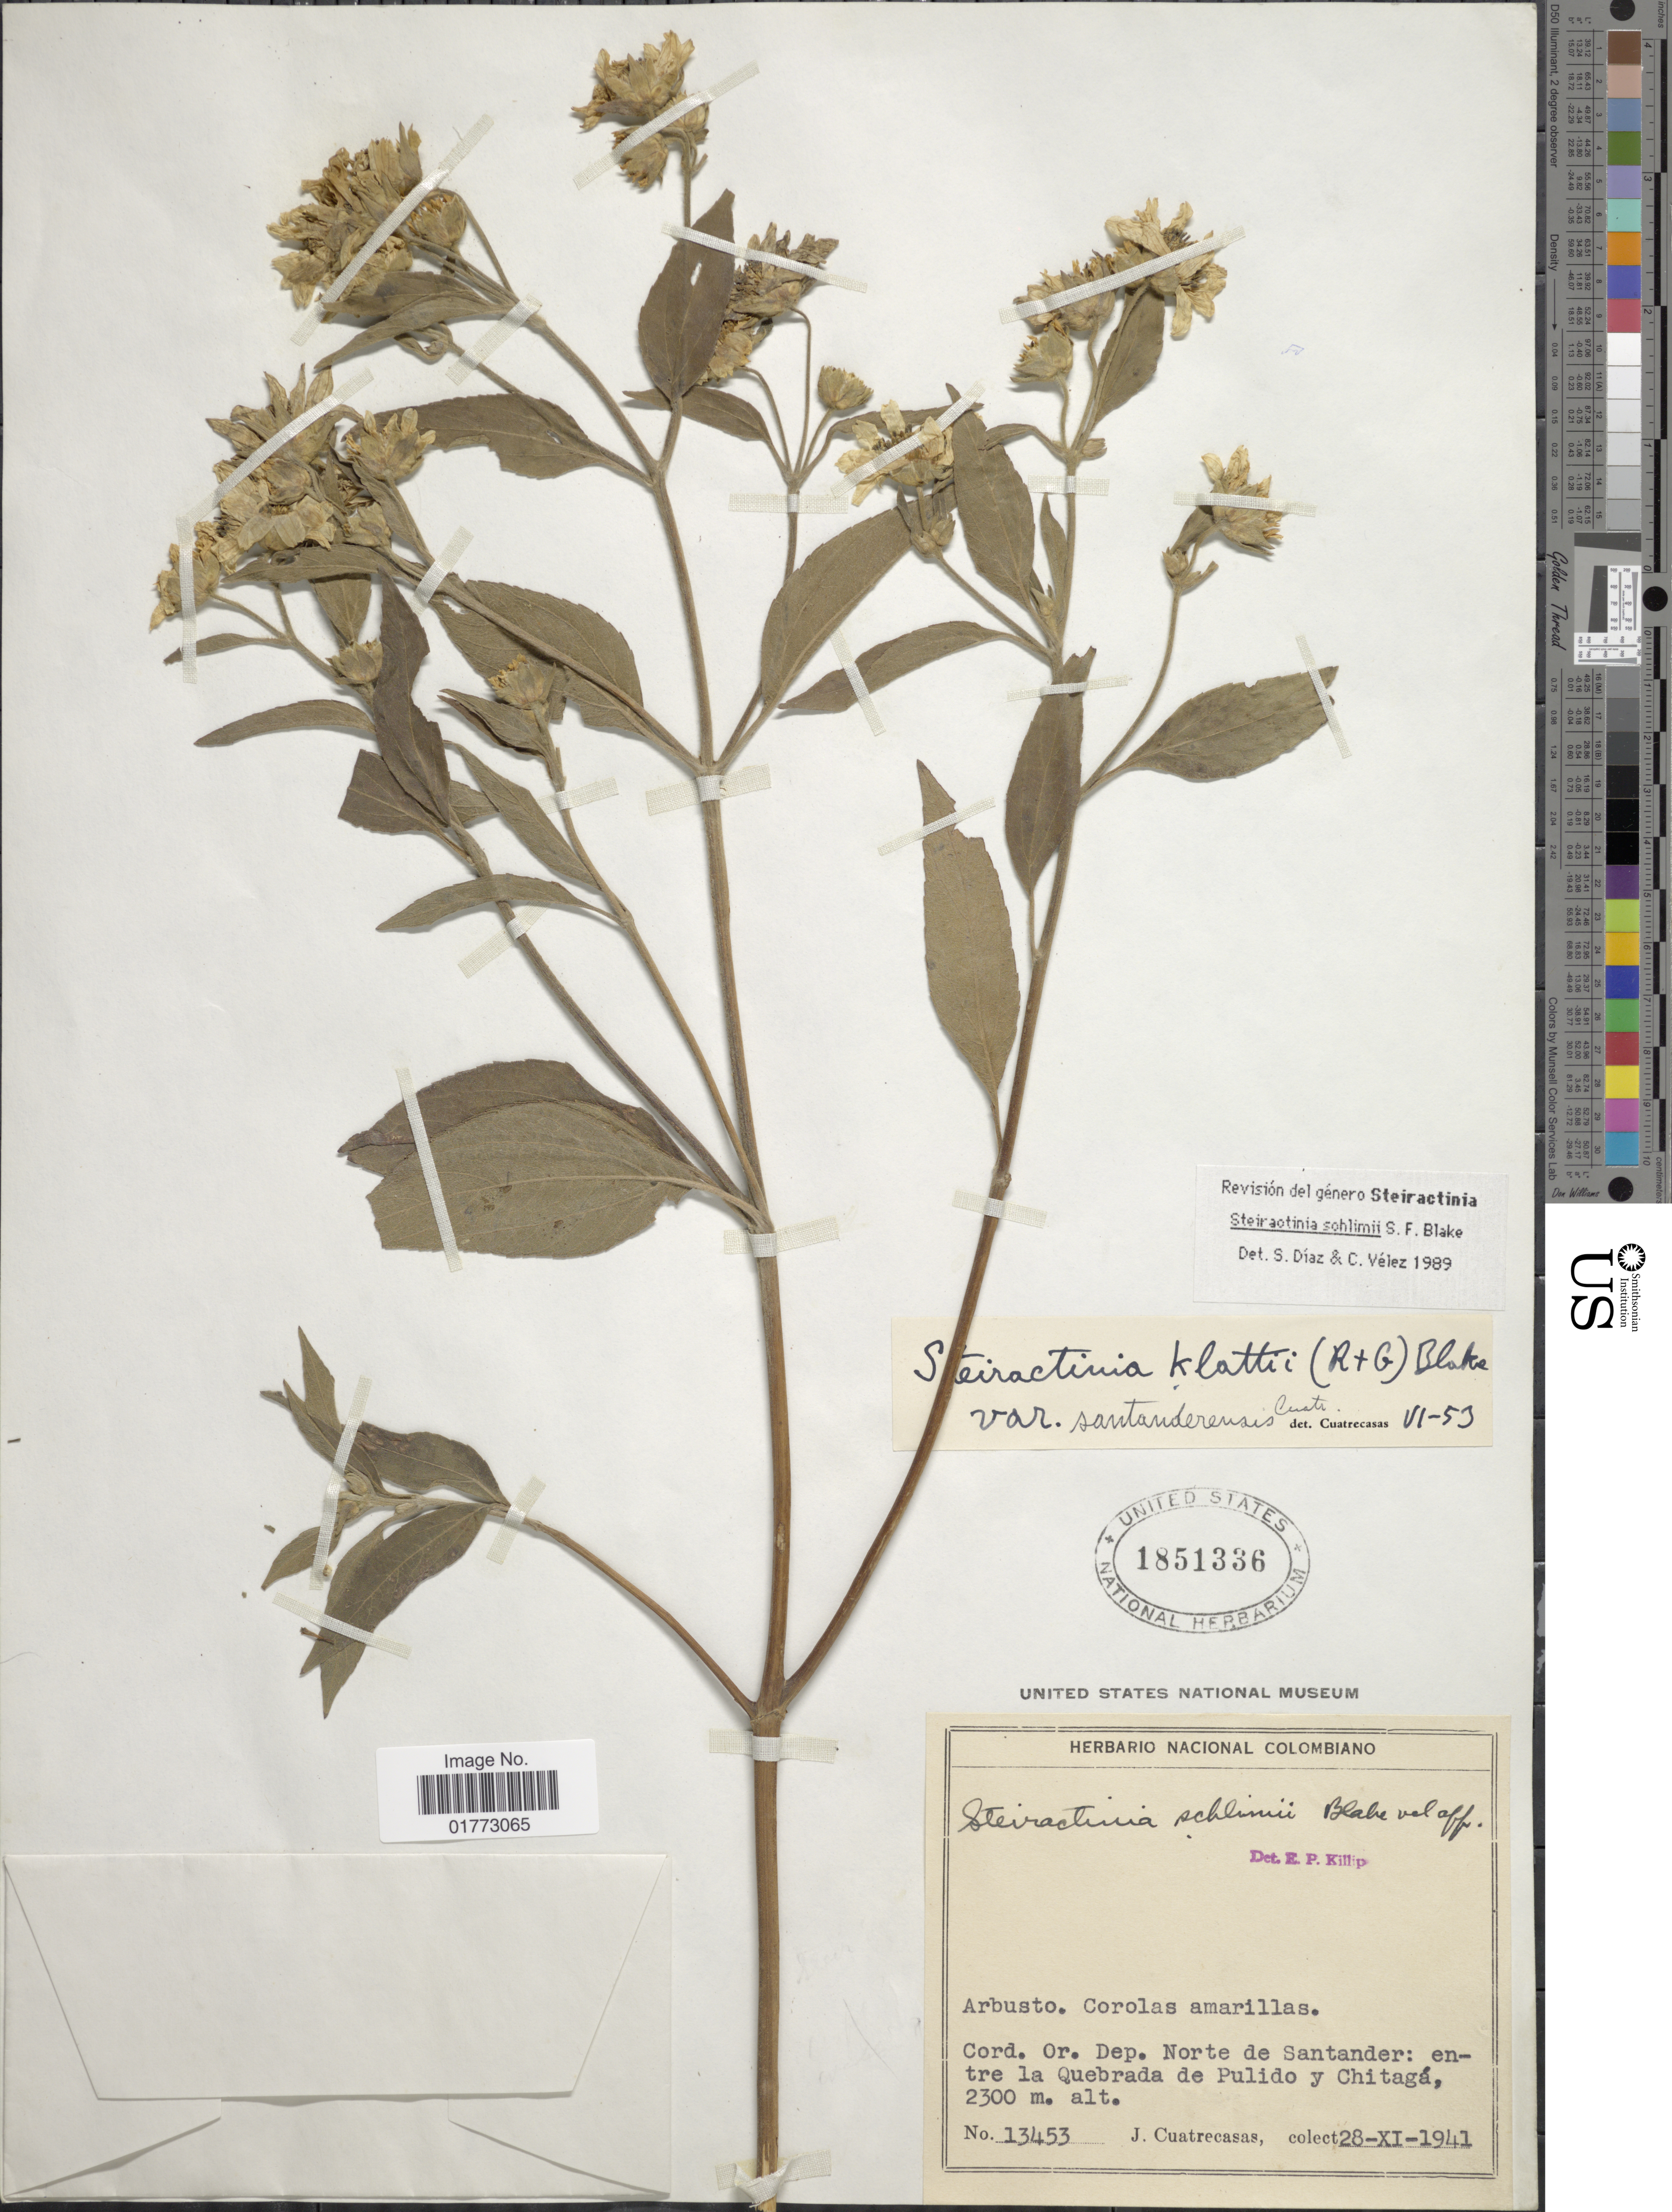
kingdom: Plantae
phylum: Tracheophyta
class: Magnoliopsida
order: Asterales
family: Asteraceae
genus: Steiractinia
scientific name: Steiractinia schlimii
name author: S.F. Blake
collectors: J. Cuatrecasas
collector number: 13453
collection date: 1941-11-28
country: Colombia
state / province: Norte de Santander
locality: Entre la Quebrada de Pulido y Chitaga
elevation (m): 2300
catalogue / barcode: US 1851336